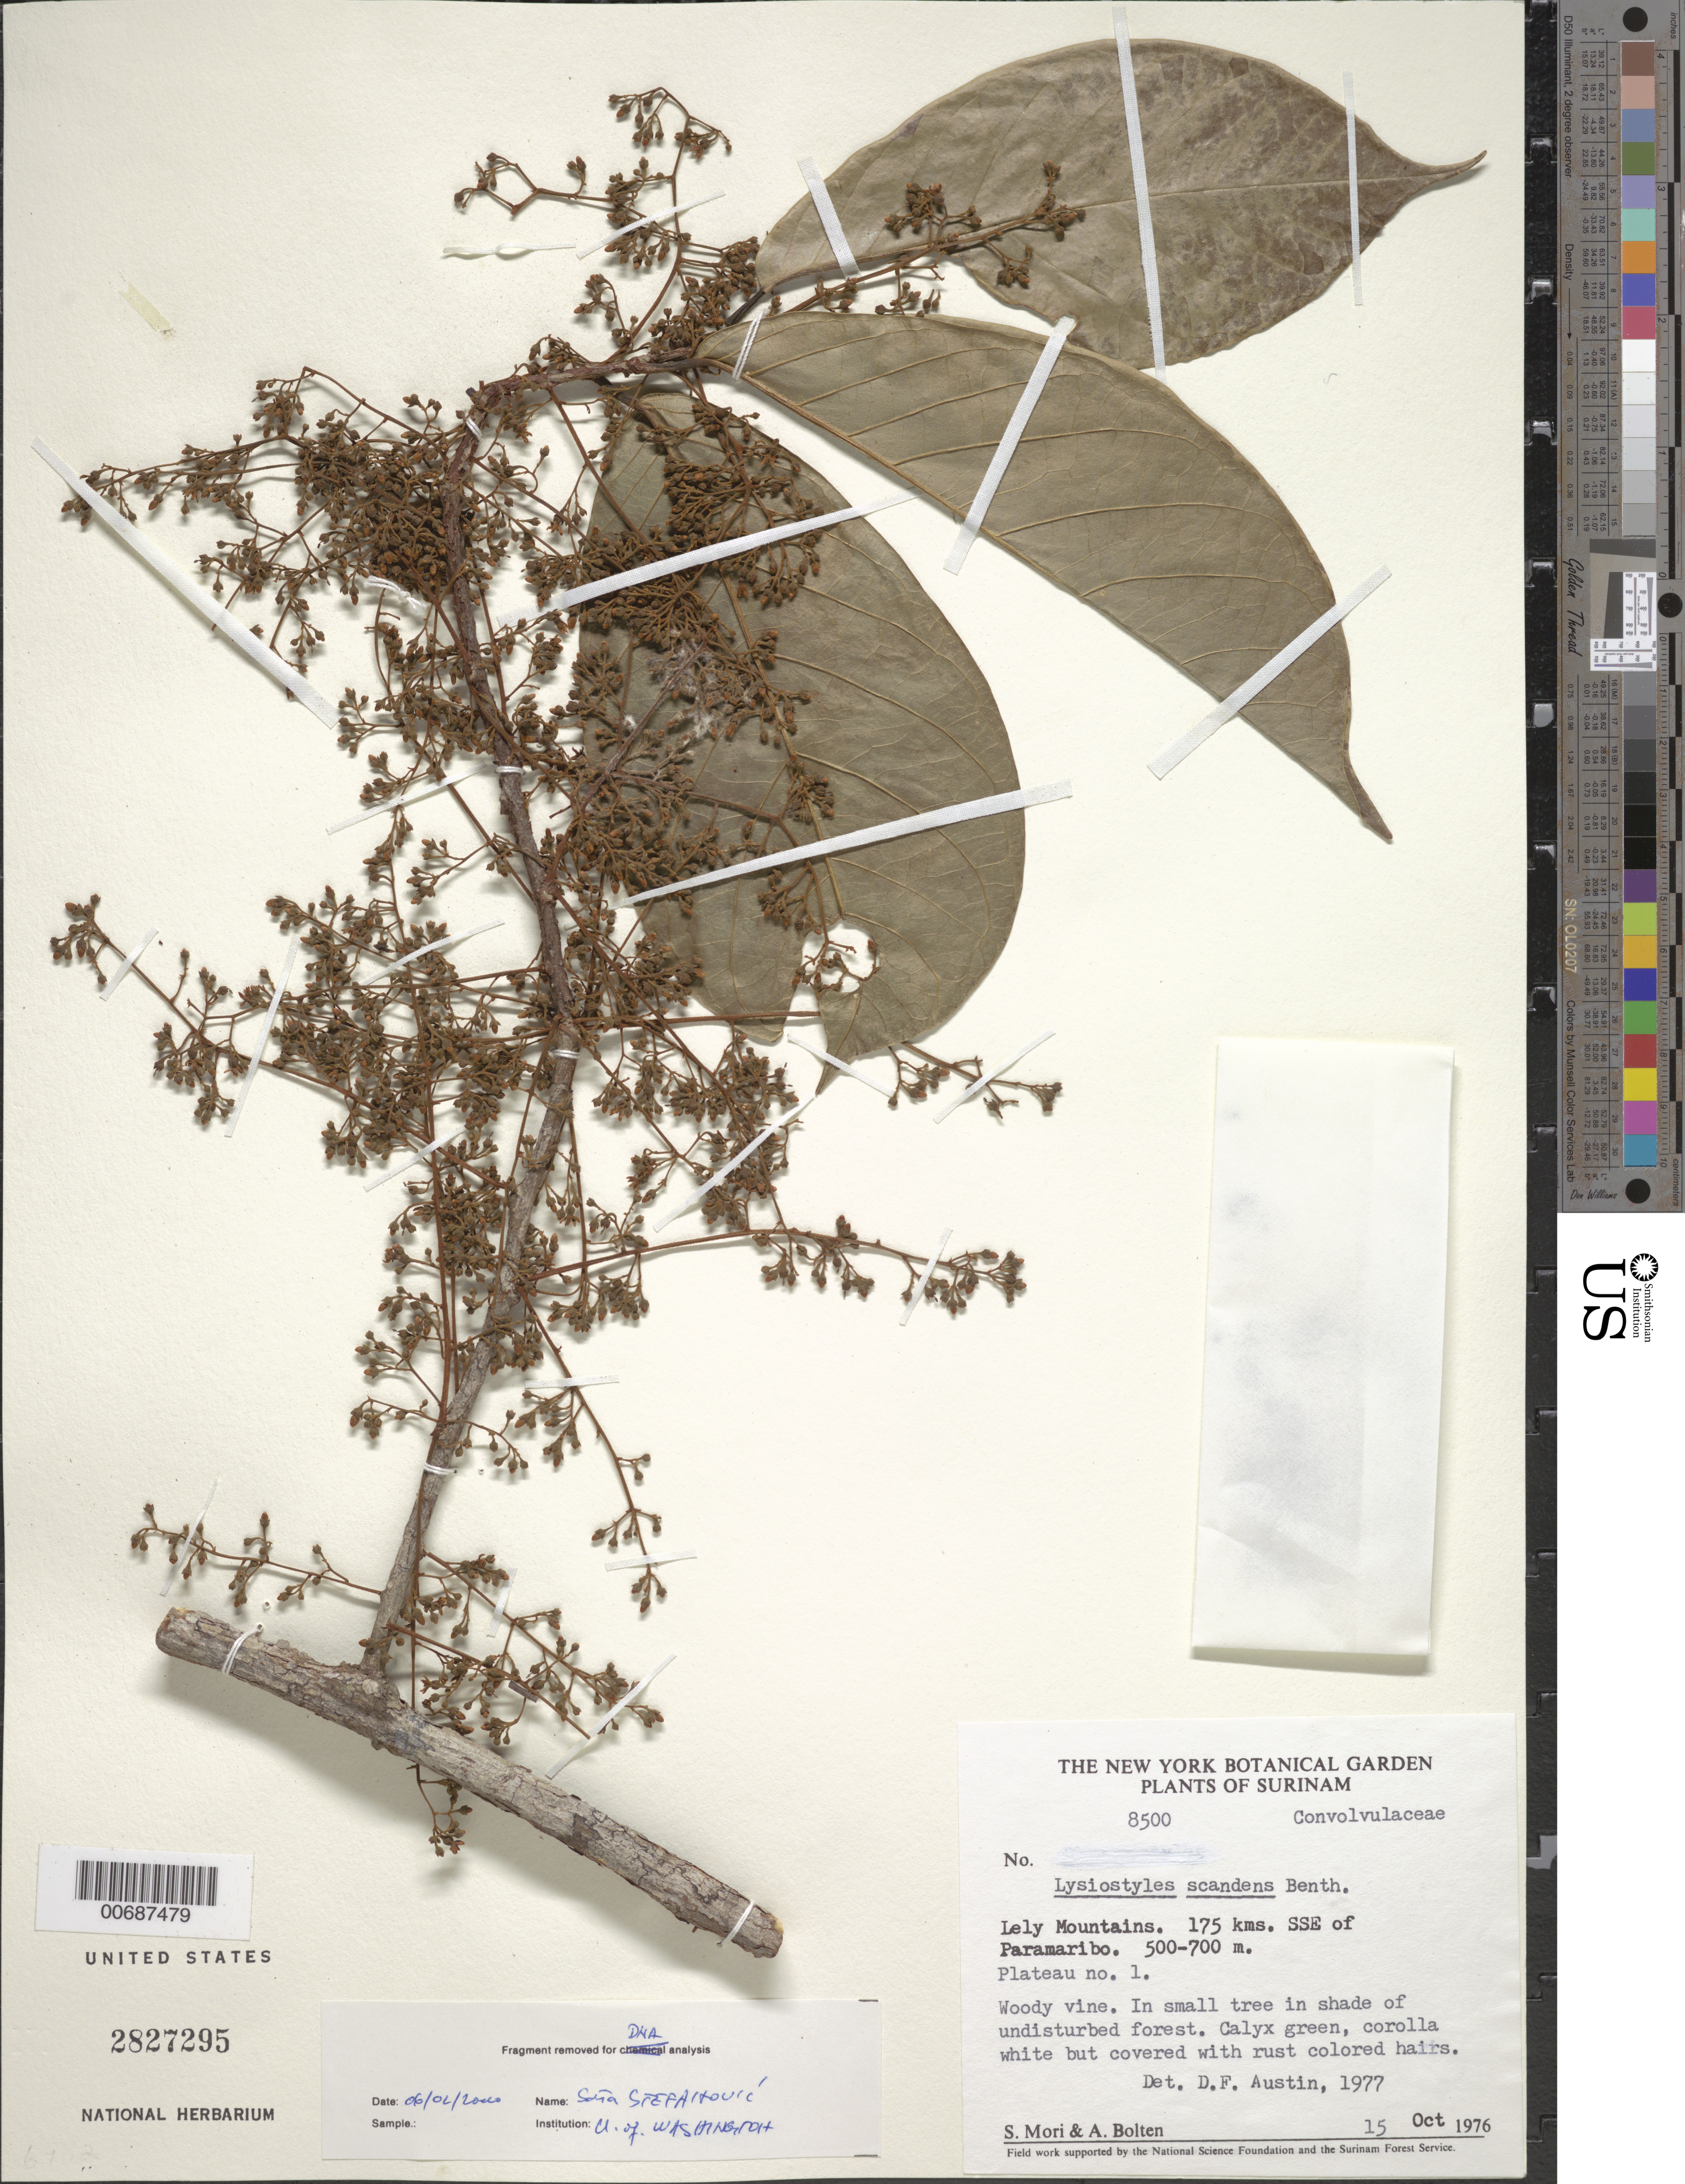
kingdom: Plantae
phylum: Tracheophyta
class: Magnoliopsida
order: Solanales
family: Convolvulaceae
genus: Lysiostyles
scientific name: Lysiostyles scandens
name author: Benth.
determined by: Austin, D. F.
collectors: S. Mori & A. Bolten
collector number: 8500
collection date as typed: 15-Oct-76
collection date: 1976-10-15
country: Suriname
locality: Lely Mts., 175 km SSE of Paramaribo. Plateau no.1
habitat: Forest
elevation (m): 500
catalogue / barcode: US 2827295